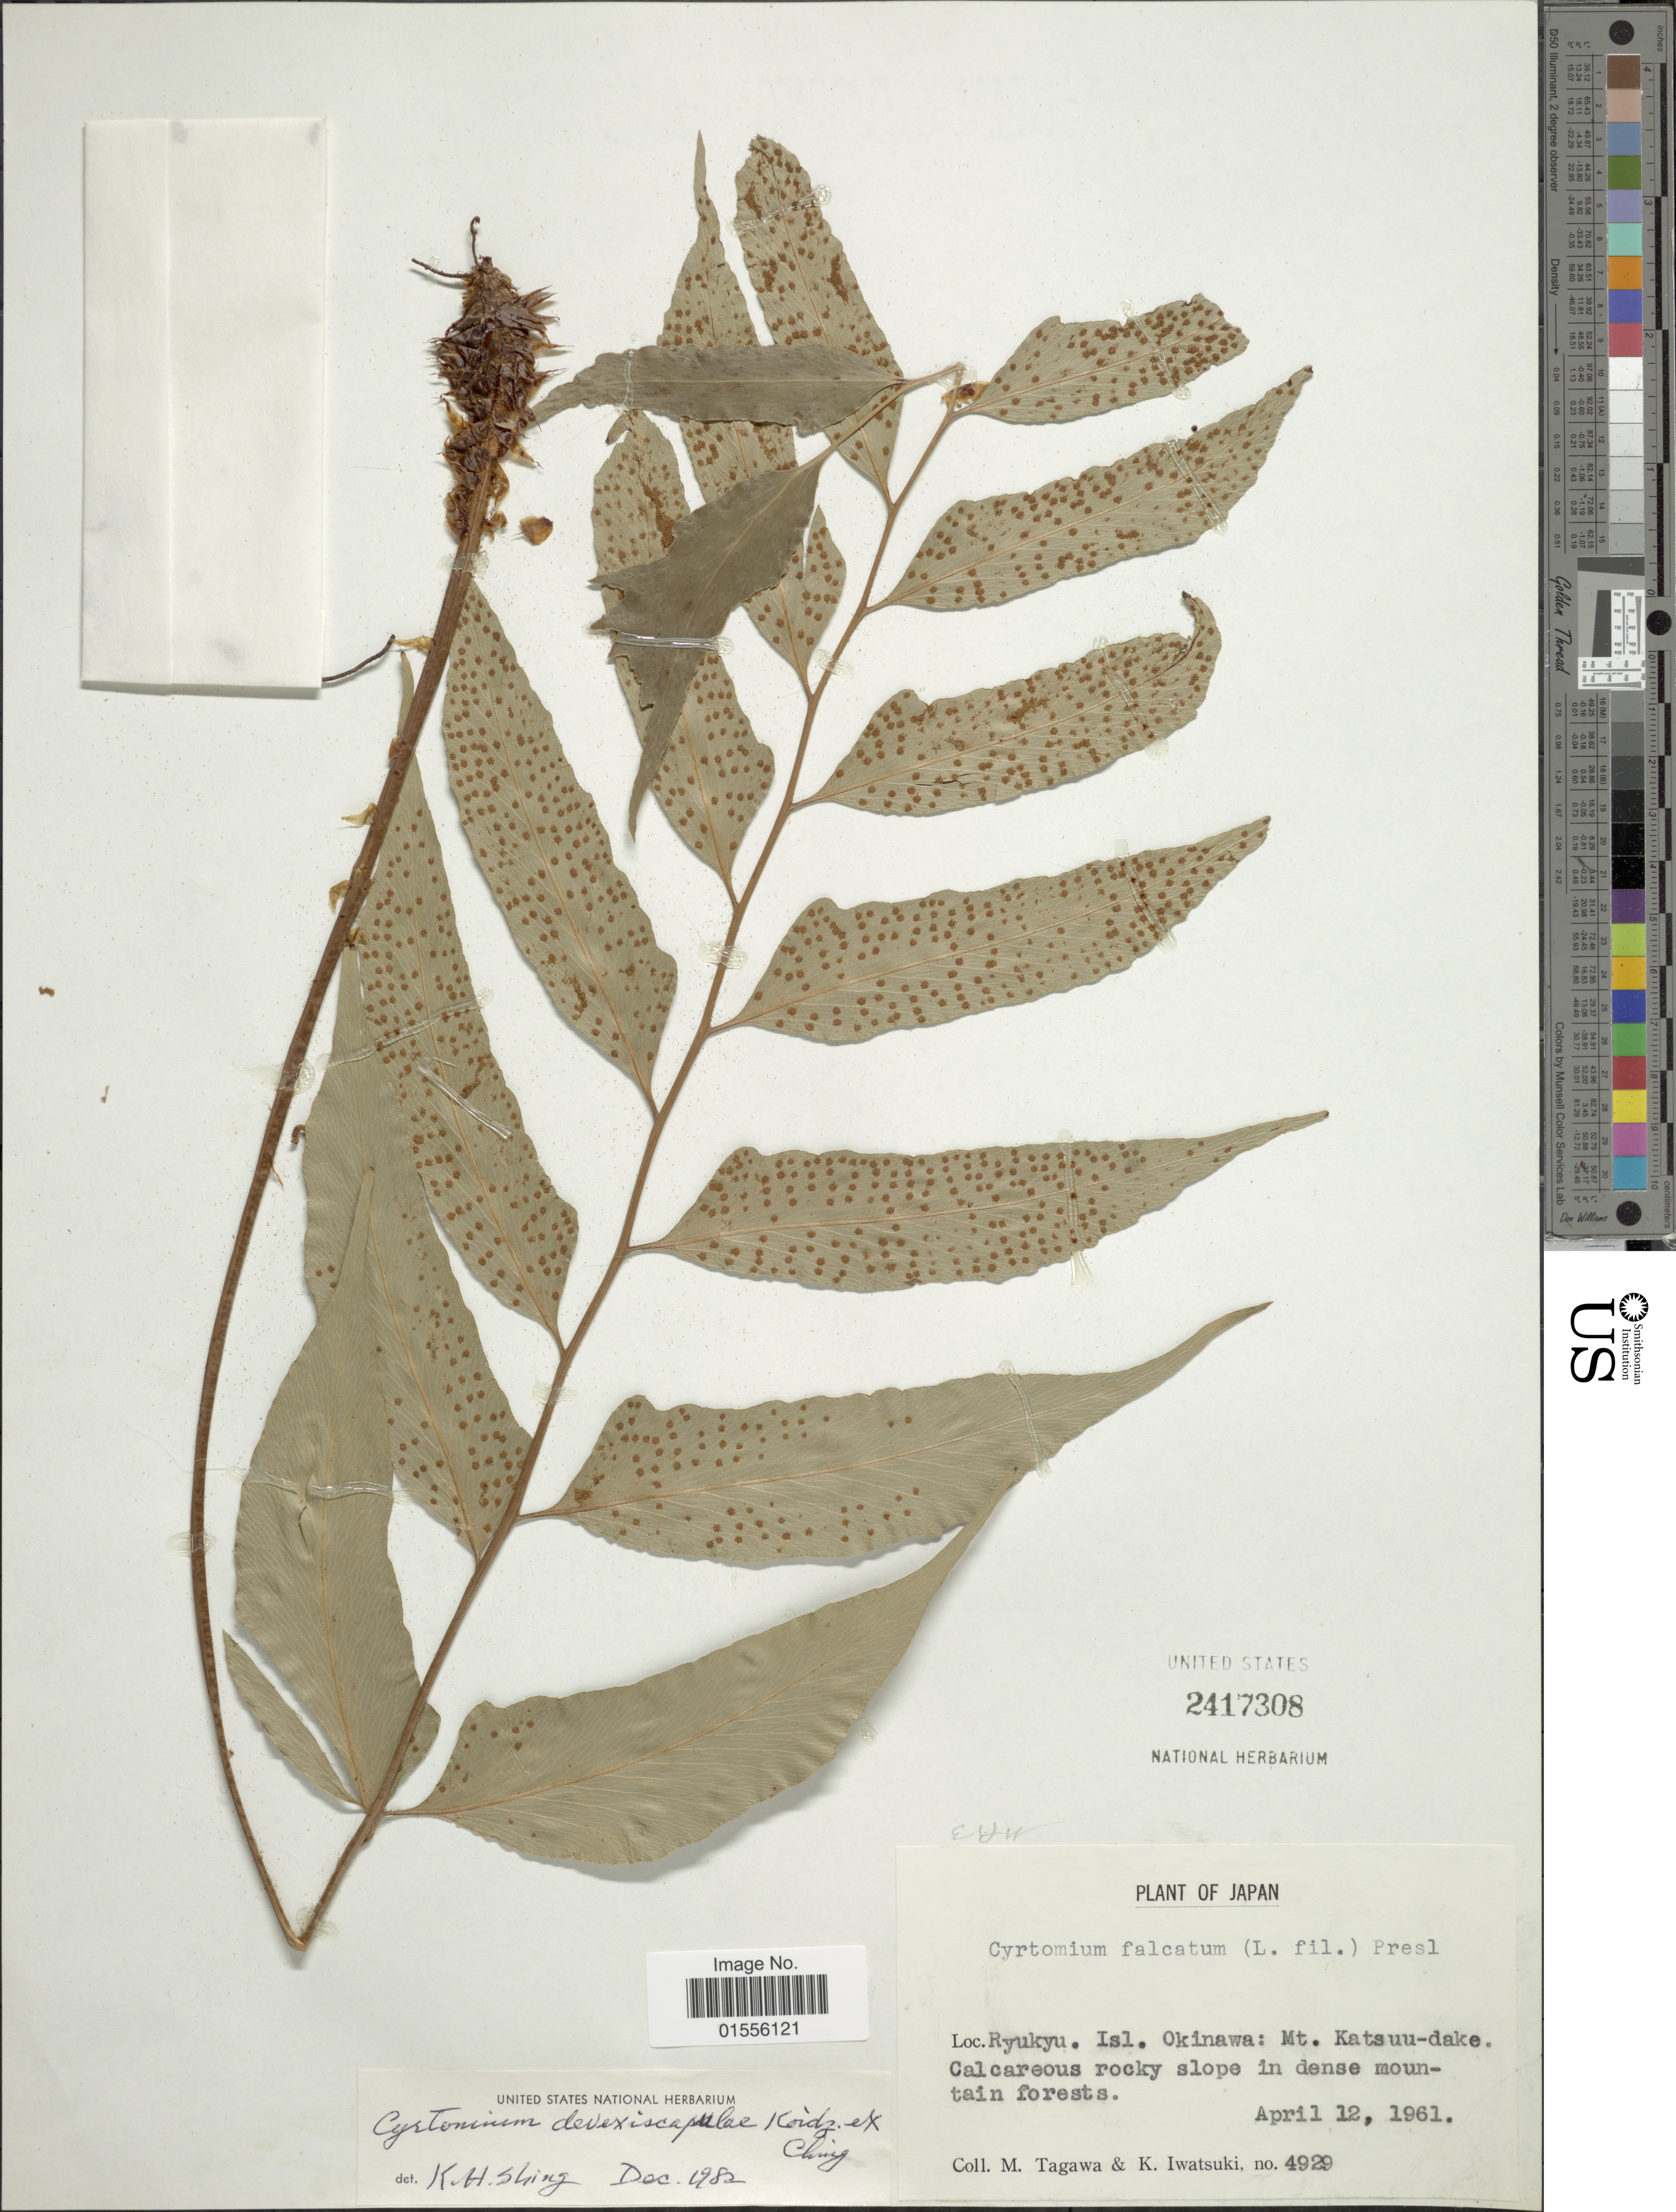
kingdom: Plantae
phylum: Tracheophyta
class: Polypodiopsida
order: Polypodiales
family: Dryopteridaceae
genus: Cyrtomium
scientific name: Cyrtomium devexiscapulae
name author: (Koidz.) Ching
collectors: M. Tagawa & K. Iwatsuki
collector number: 4929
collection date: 1961-04-12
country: Japan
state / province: Okinawa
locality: Ryukyu Isl. Okinawa: Mt Katsuu-dake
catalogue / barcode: US 2417308